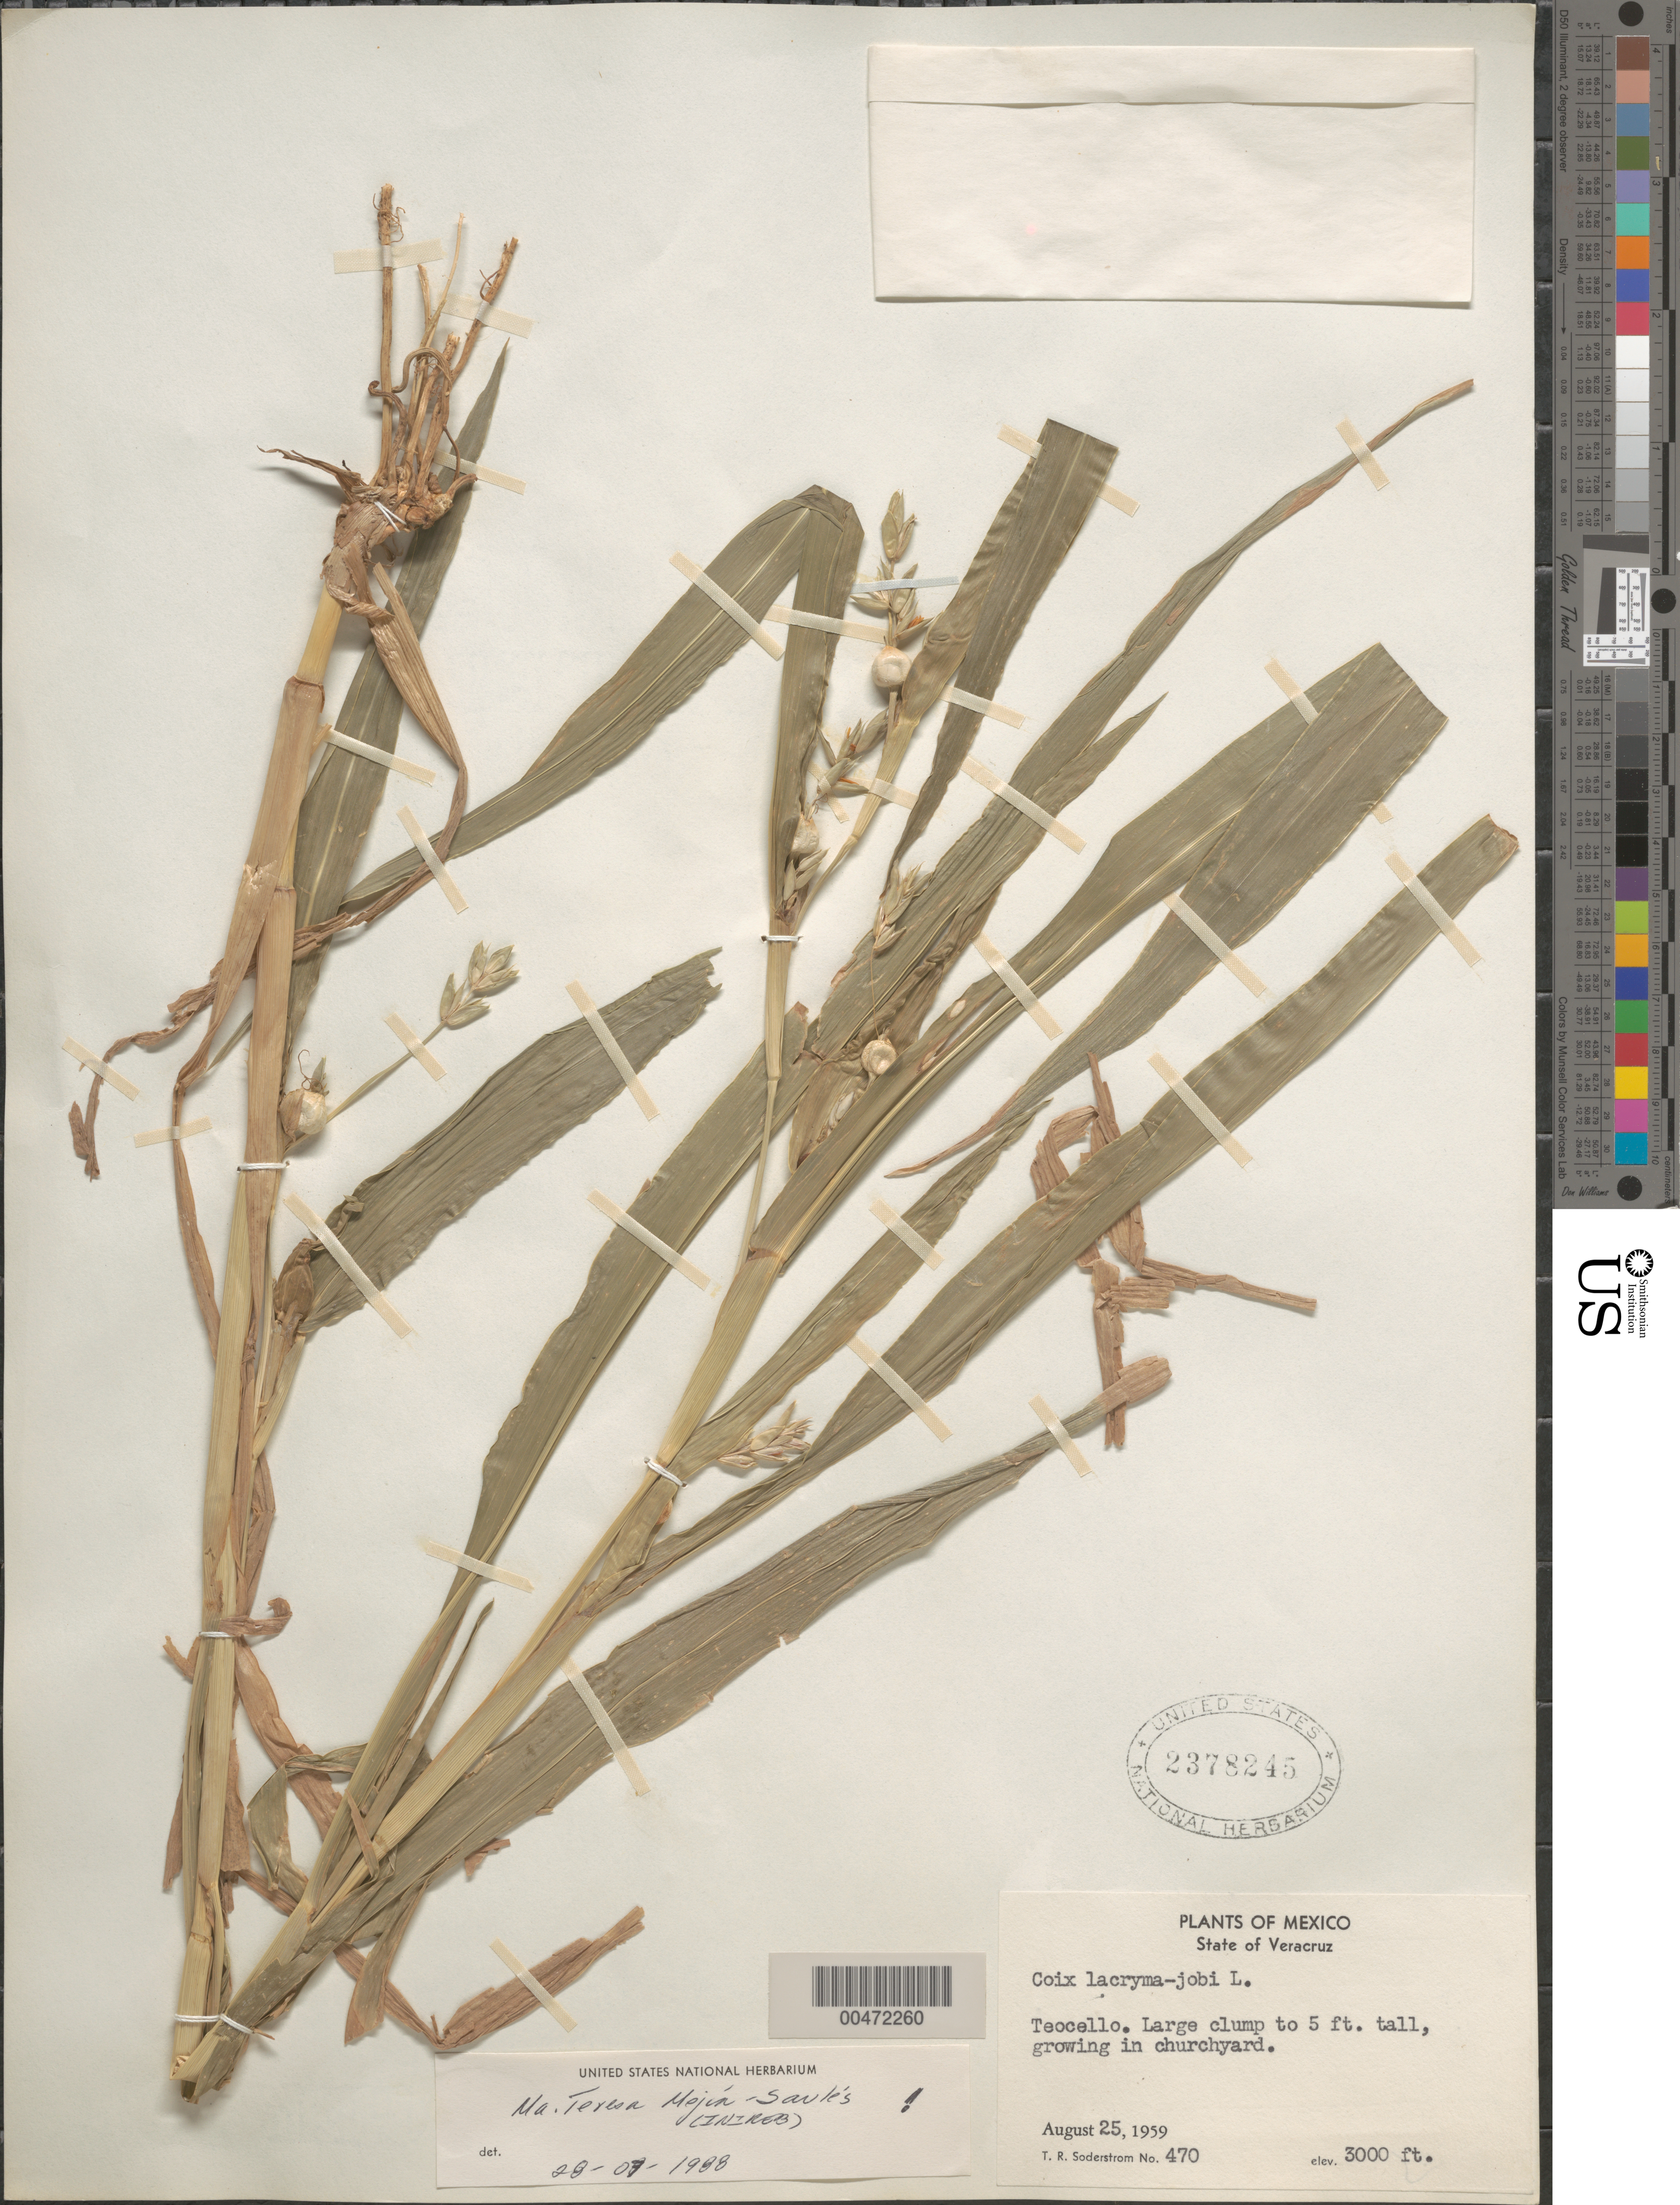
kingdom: Plantae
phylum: Tracheophyta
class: Liliopsida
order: Poales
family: Poaceae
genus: Coix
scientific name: Coix lacryma-jobi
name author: L.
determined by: Mejía-Sauls, M. T.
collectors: T. R. Soderstrom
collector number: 470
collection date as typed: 25 Aug 1959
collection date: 1959-08-25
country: Mexico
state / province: Veracruz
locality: Teocello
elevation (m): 914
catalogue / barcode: US 2378245